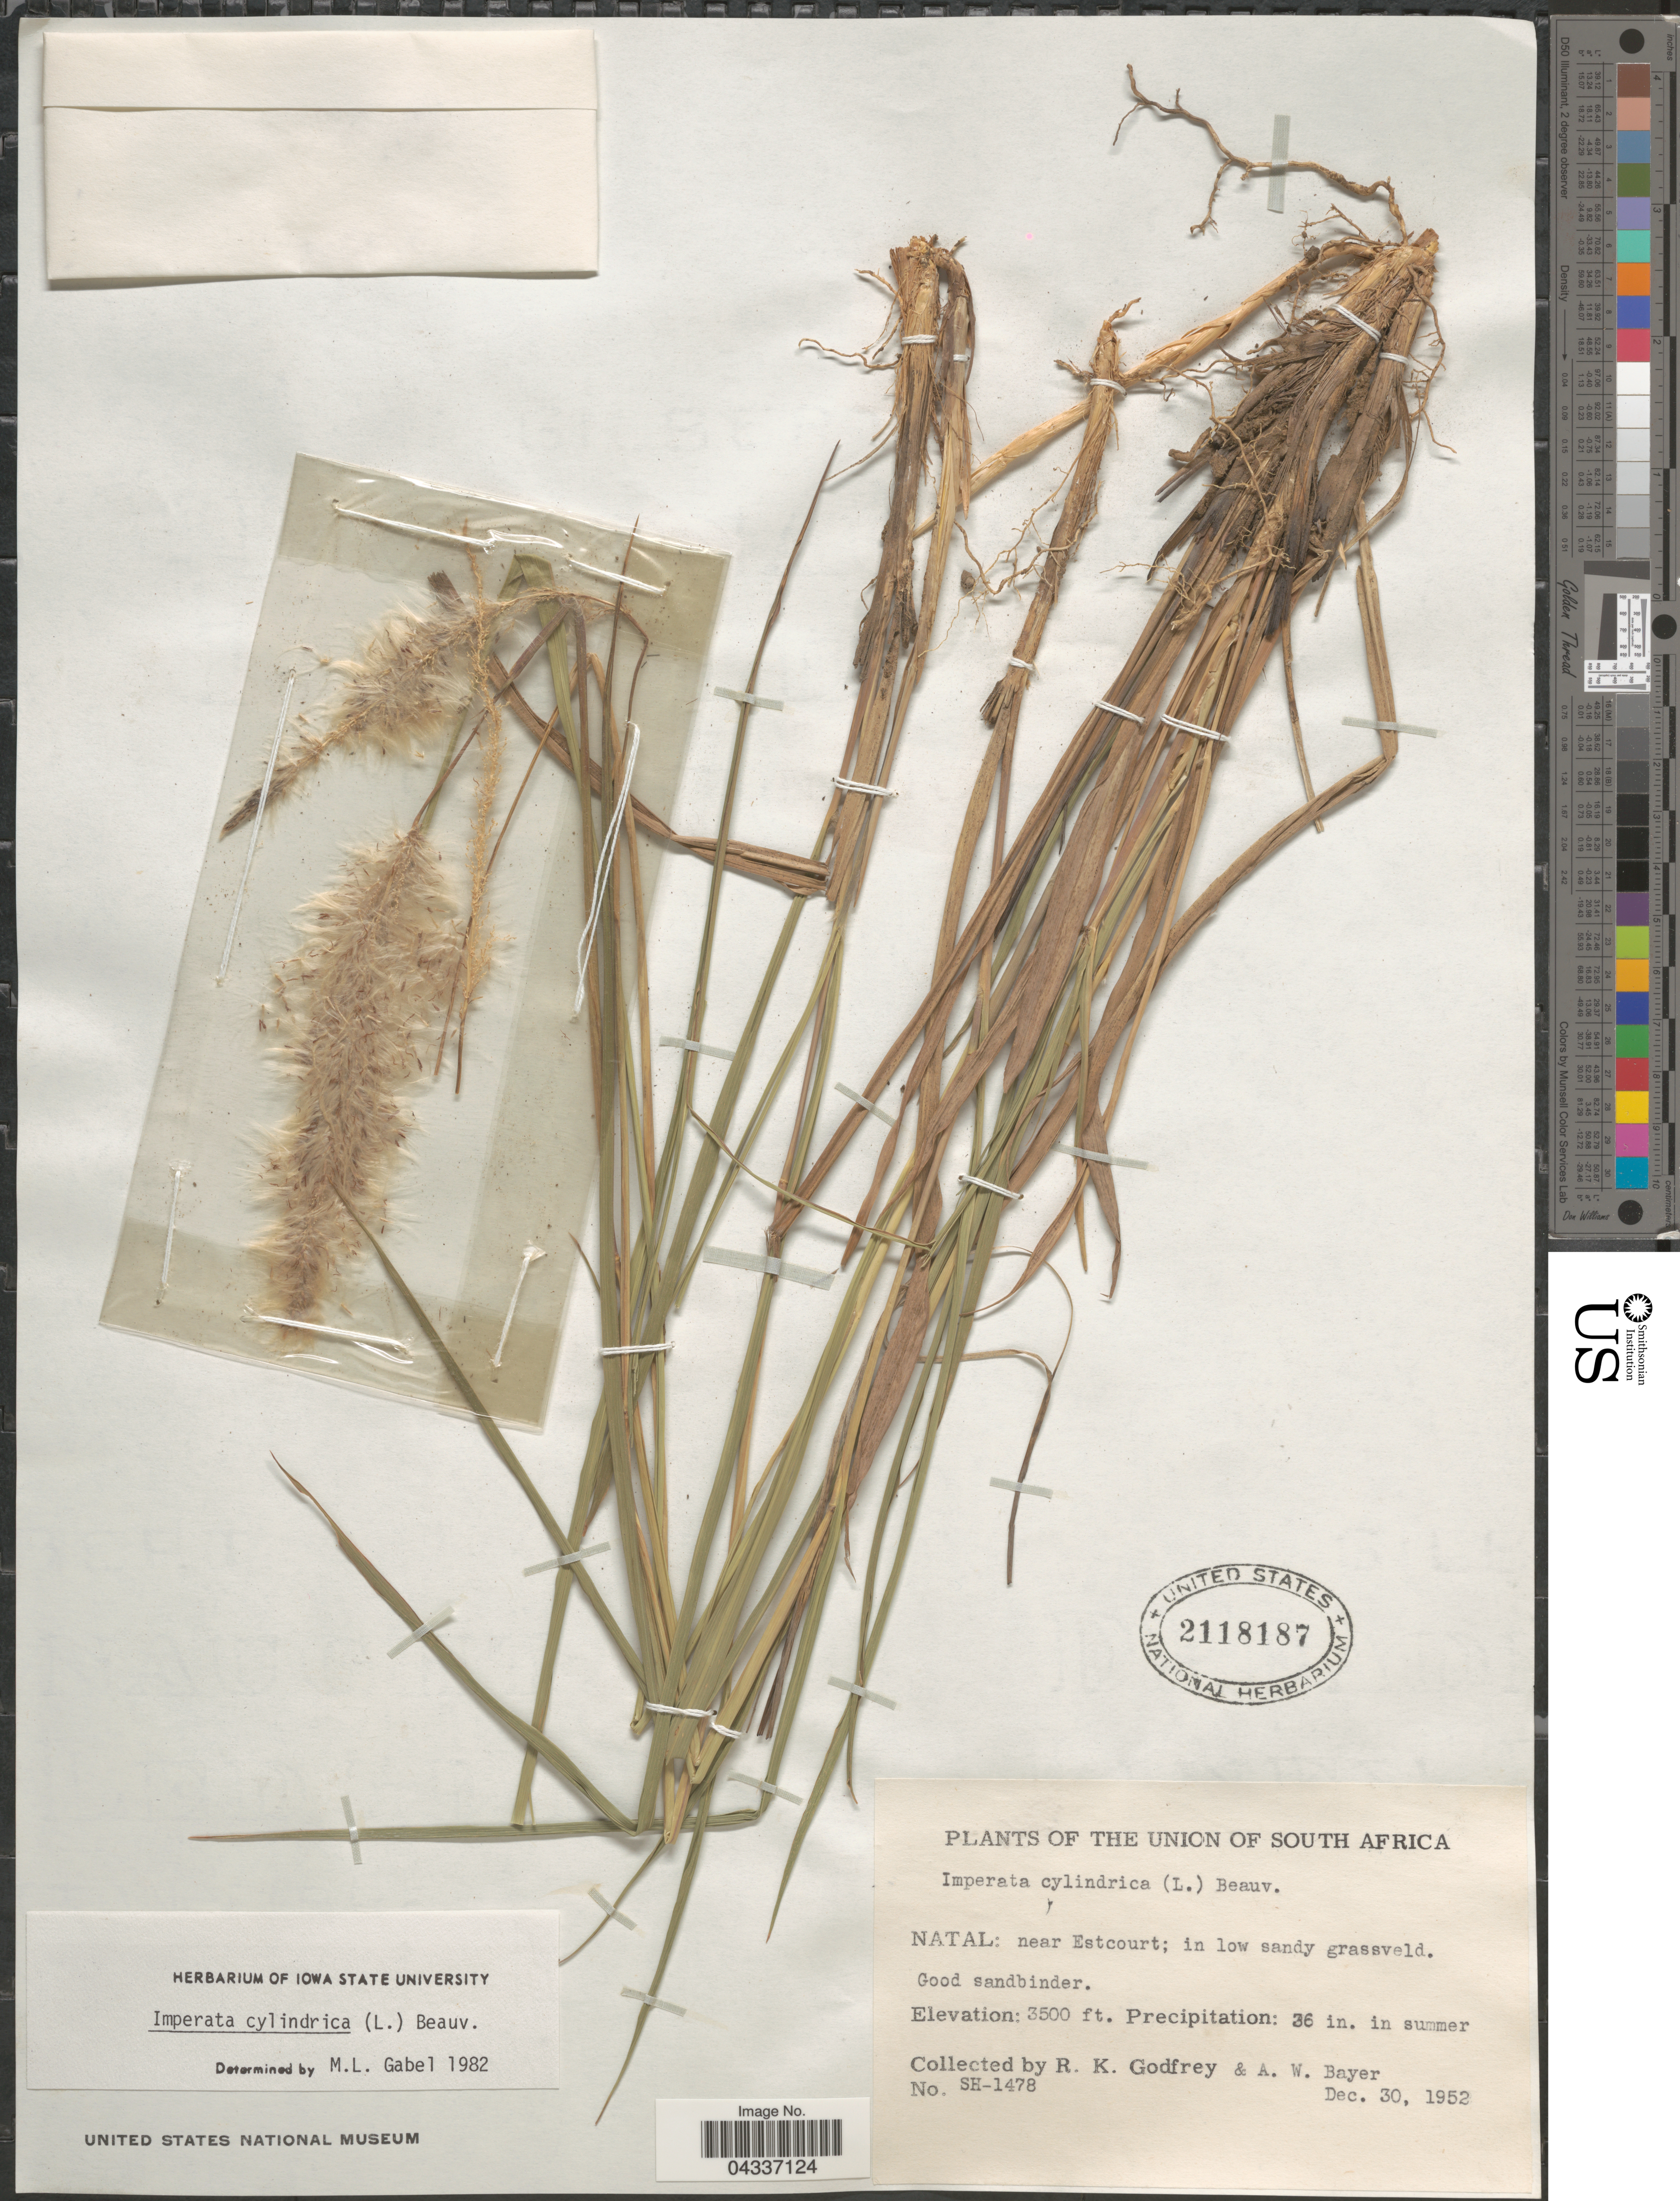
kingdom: Plantae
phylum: Tracheophyta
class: Liliopsida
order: Poales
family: Poaceae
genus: Imperata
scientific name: Imperata cylindrica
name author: (L.) P. Beauv.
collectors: R. K. Godfrey & A. Bayer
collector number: SH-1478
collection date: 1952-12-30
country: South Africa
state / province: KwaZulu-Natal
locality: The Union of South Africa. Natal: near Estcourt.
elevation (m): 1067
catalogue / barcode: US 2118187